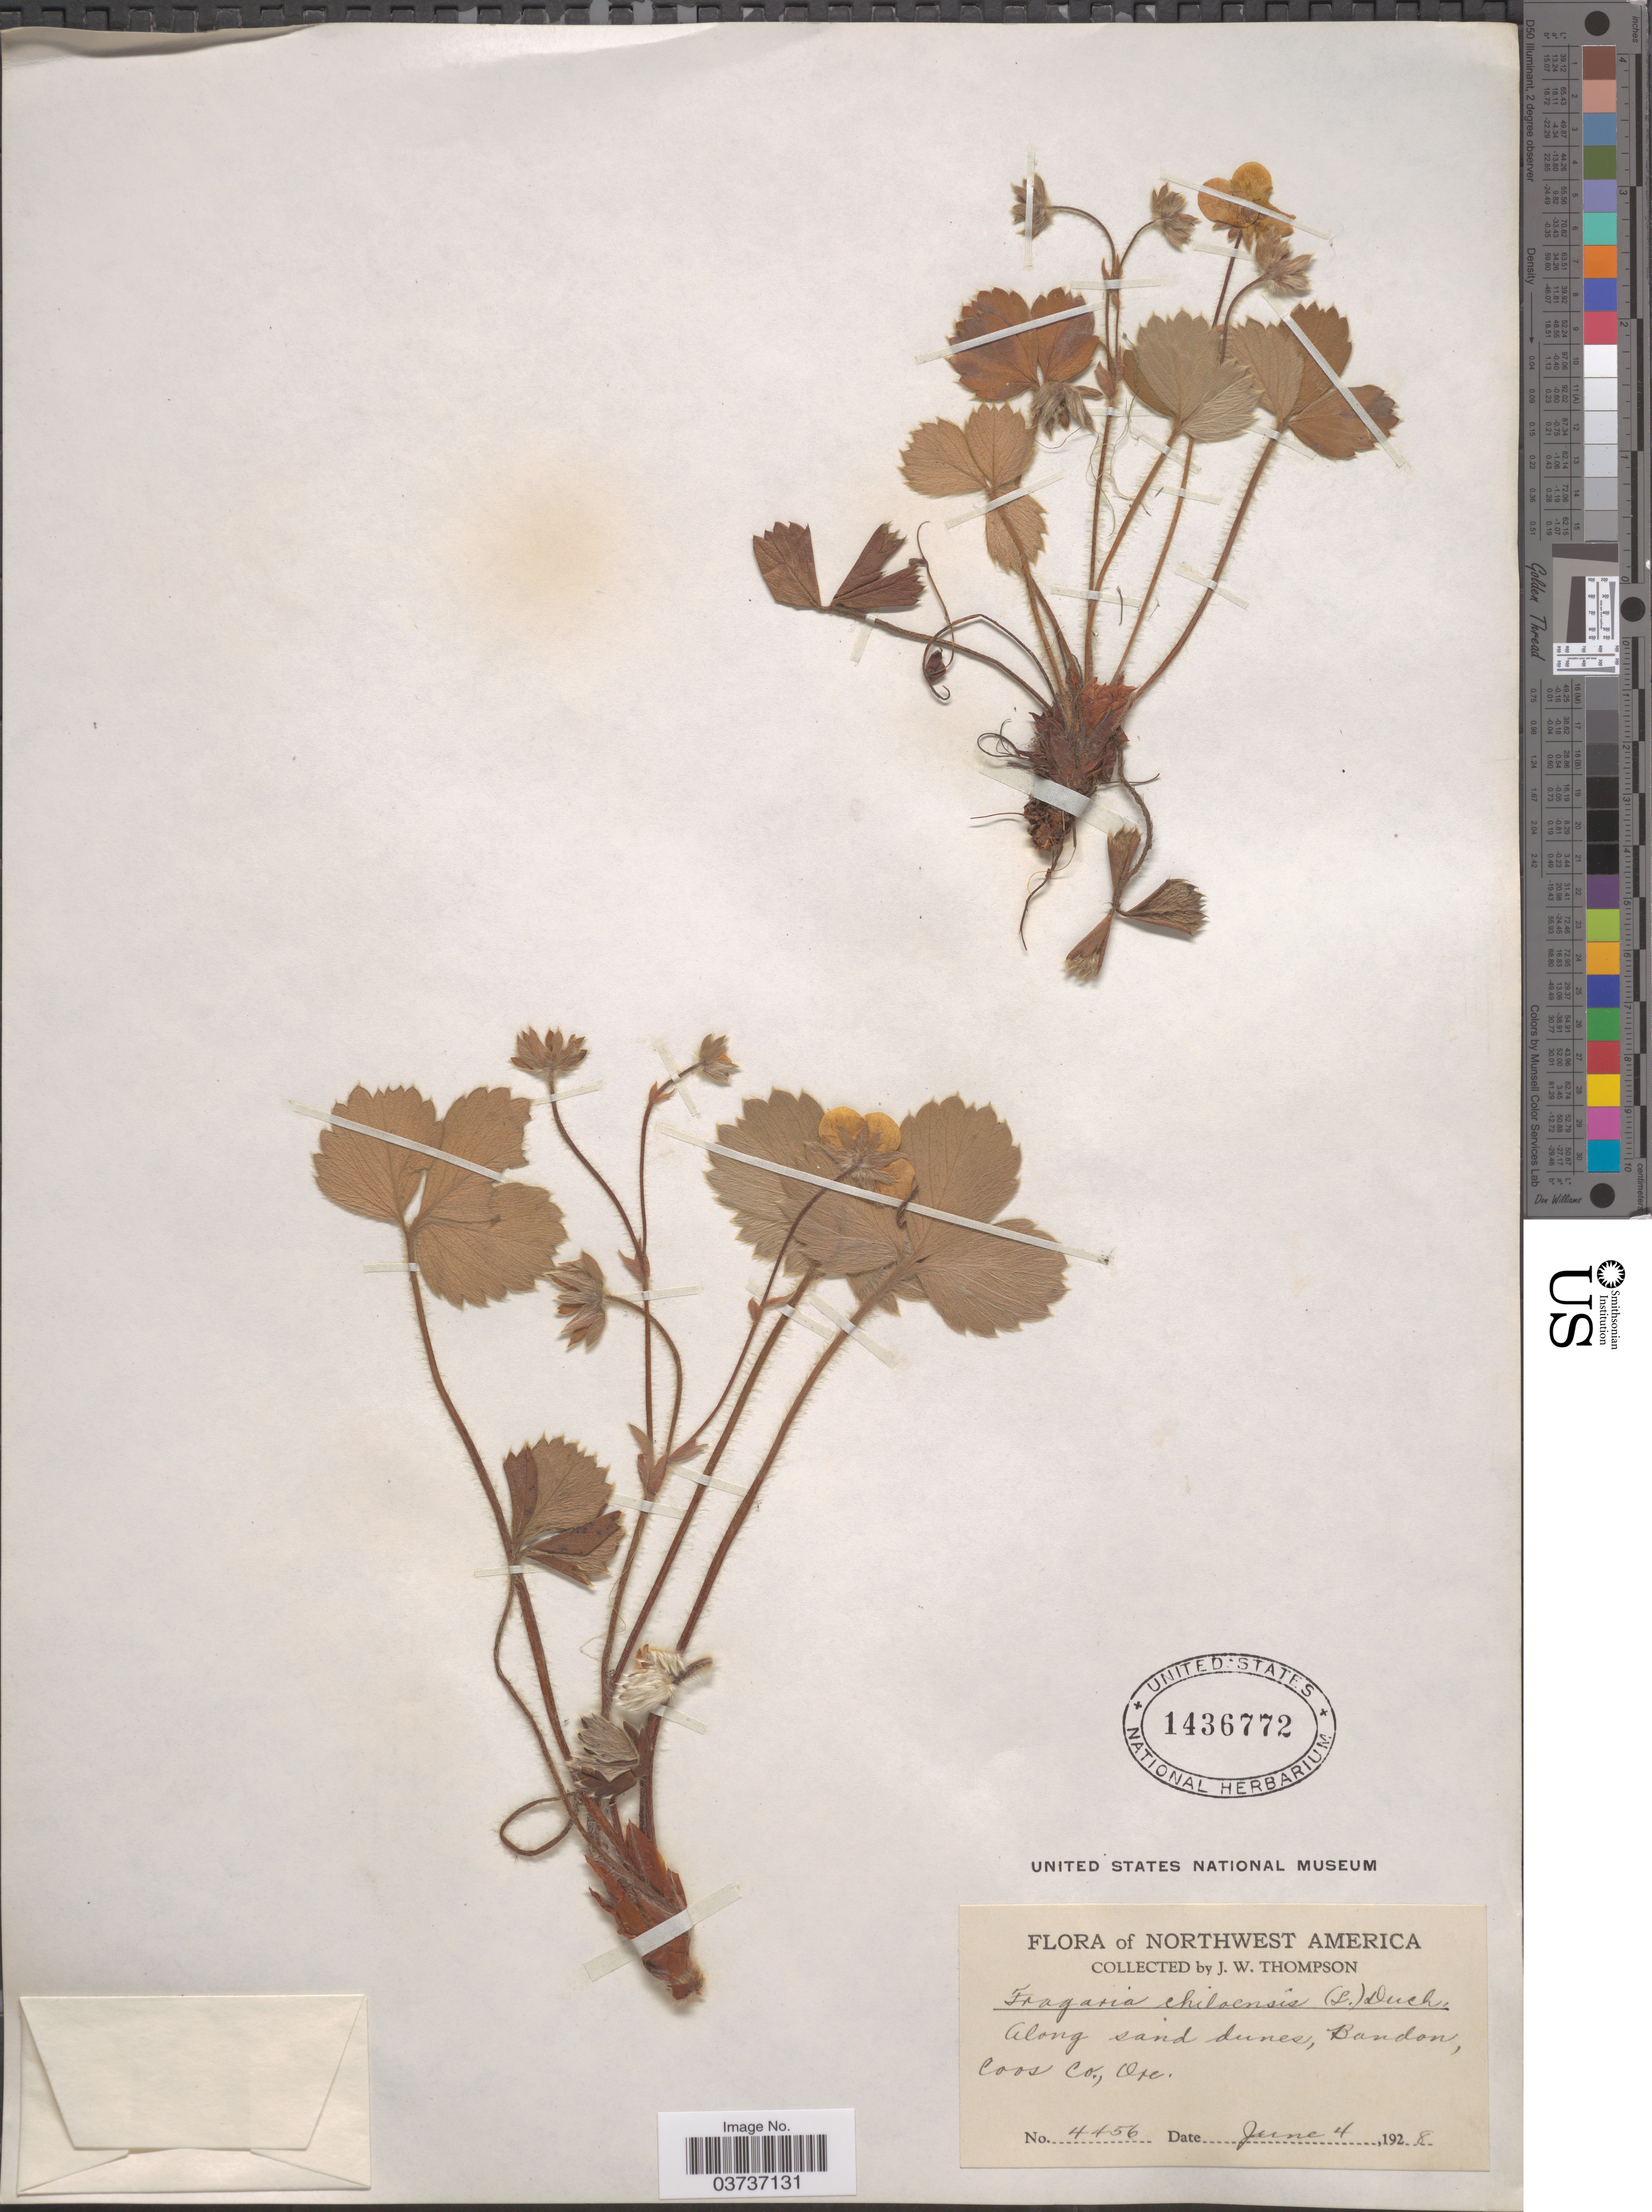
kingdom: Plantae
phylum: Tracheophyta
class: Magnoliopsida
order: Rosales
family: Rosaceae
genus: Fragaria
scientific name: Fragaria chiloensis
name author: (L.) Mill.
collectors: J. Thompson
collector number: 4456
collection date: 1928-06-04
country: United States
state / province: Oregon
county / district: Coos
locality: Northwest America. Bandon, Coos Co.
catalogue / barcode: US 1436772